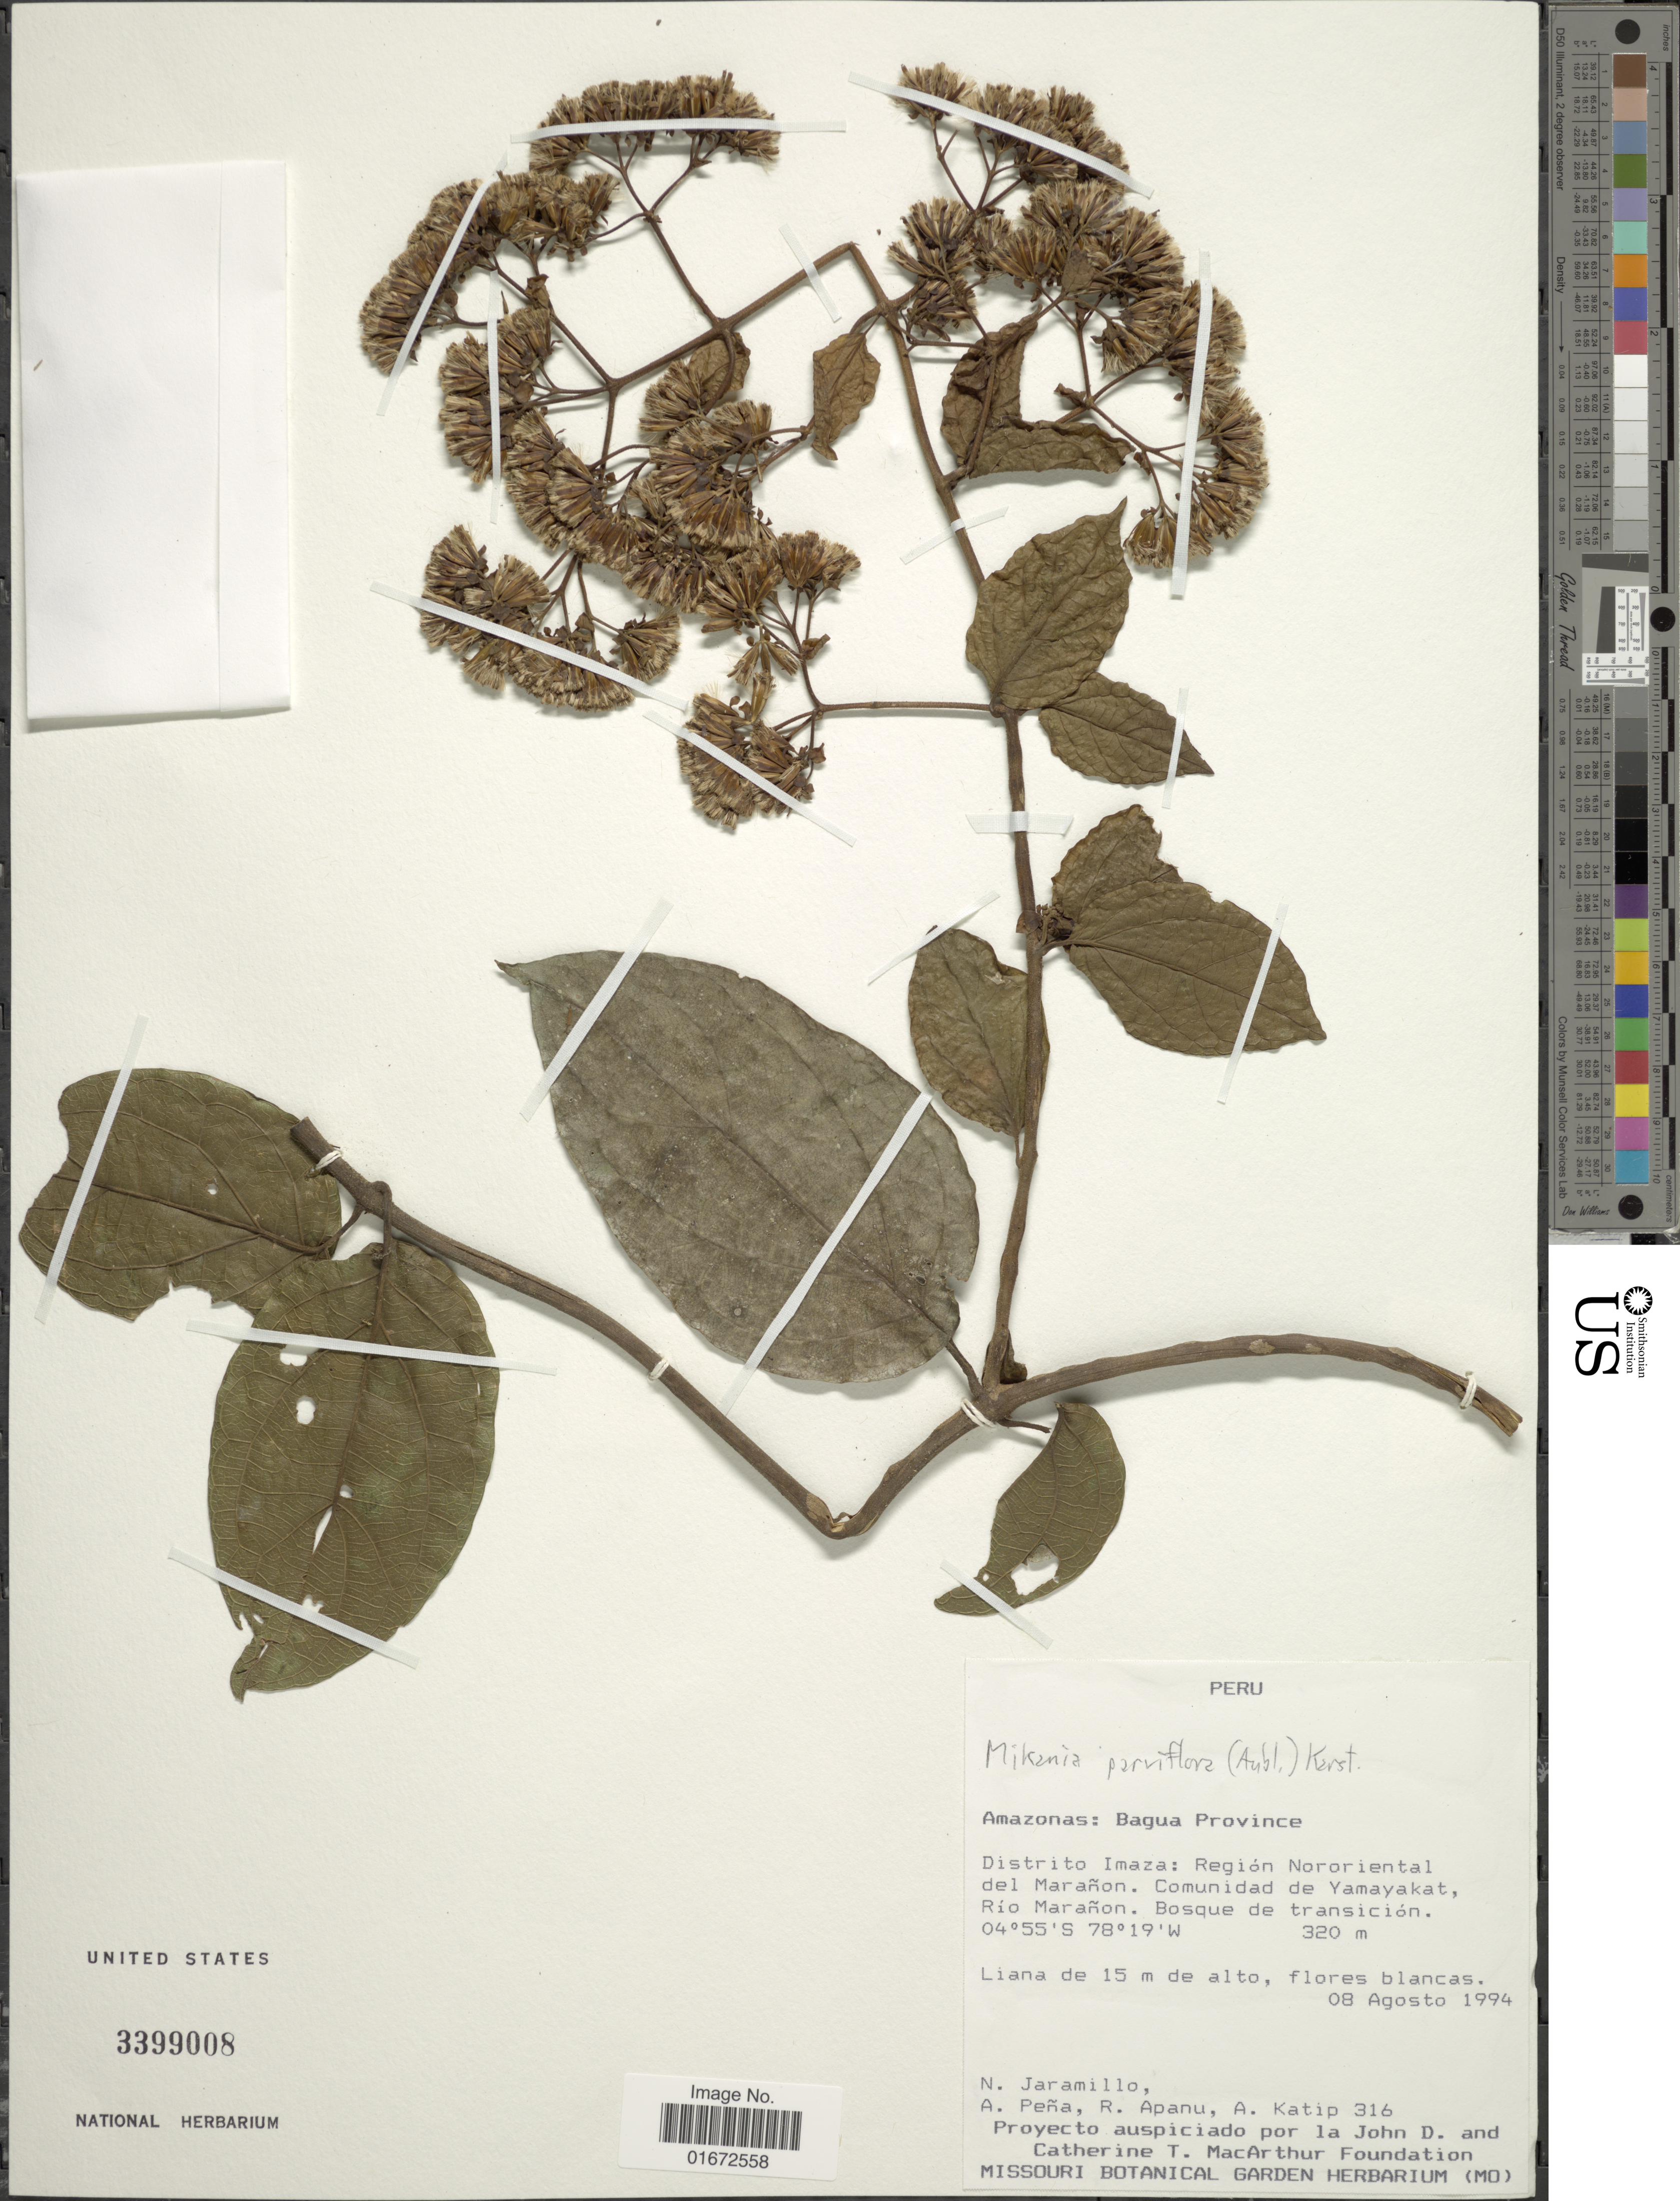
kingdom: Plantae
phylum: Tracheophyta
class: Magnoliopsida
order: Asterales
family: Asteraceae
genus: Mikania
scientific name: Mikania parviflora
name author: (Aubl.) Karst.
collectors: N. Jaramillo, A. Peña, R. Apanu & A. Katip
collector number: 316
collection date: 1994-08-08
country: Peru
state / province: Amazonas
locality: Amazonas: Bagua Province. Distrito Imaza: Región Nororiental del Marañón. Comunidad de Yamayakat, Río Marañon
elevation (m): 320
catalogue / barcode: US 3399008